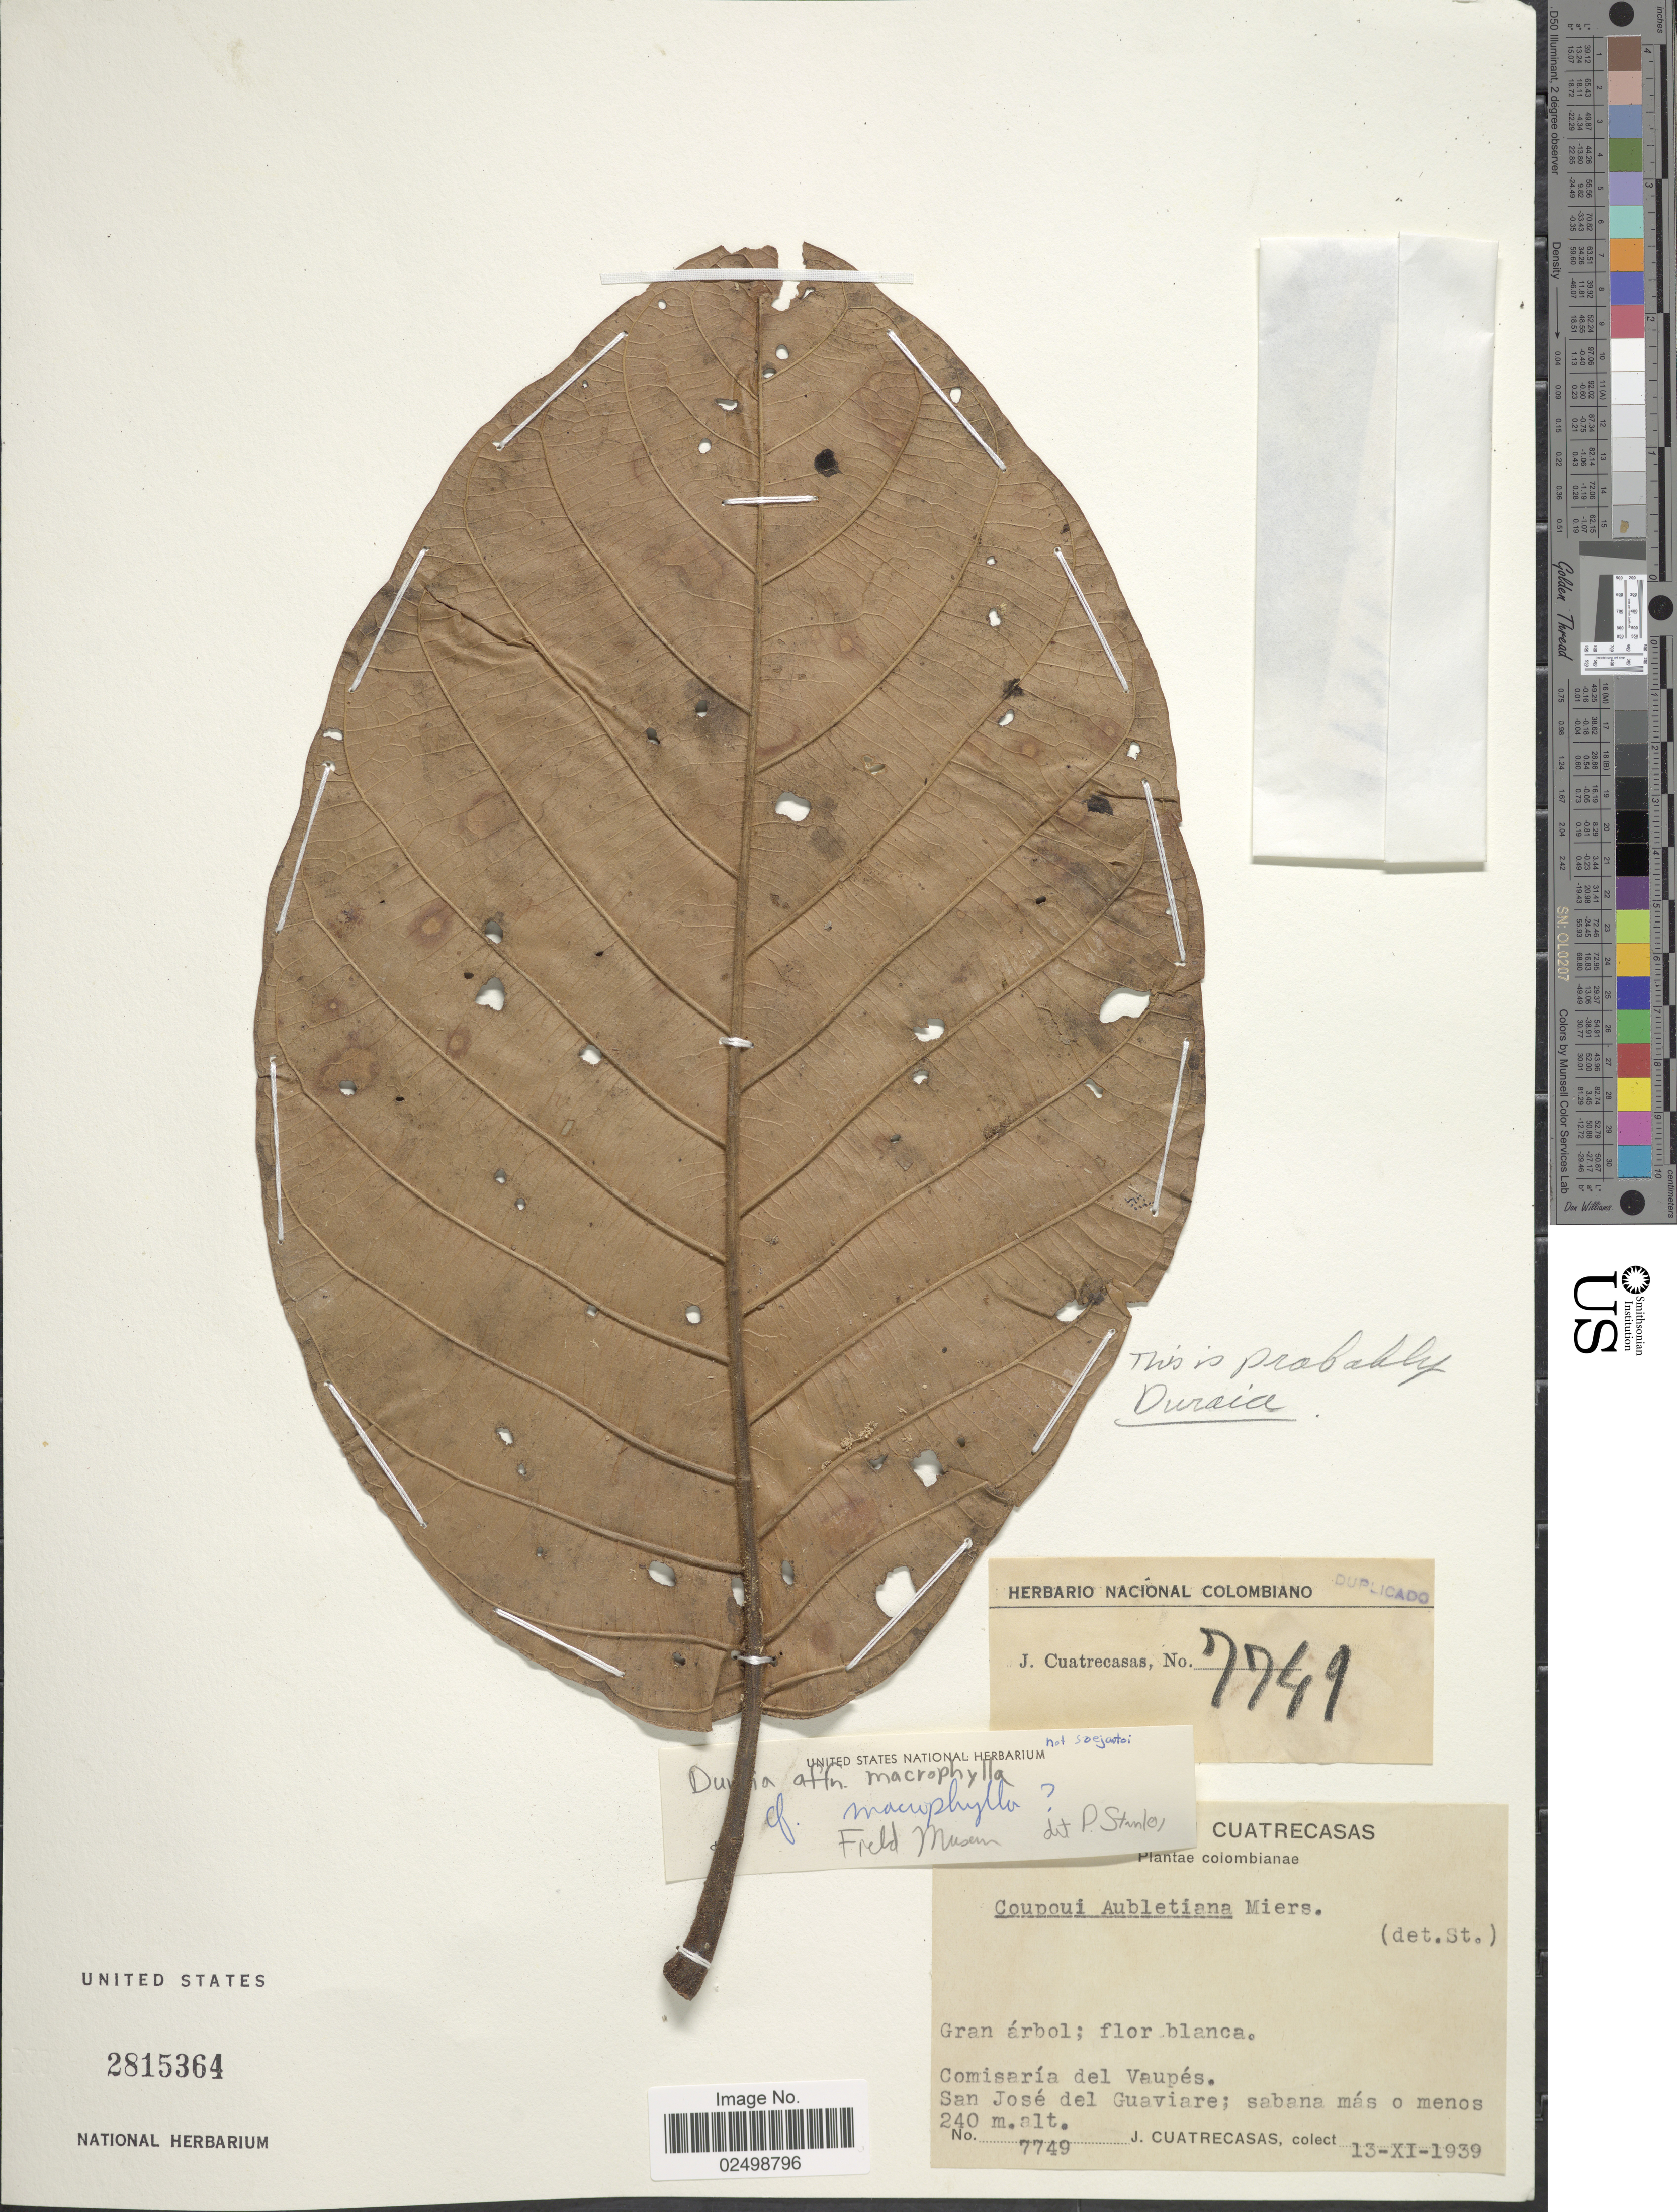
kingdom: Plantae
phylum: Tracheophyta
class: Magnoliopsida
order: Gentianales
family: Rubiaceae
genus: Duroia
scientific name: Duroia macrophylla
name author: Huber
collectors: J. Cuatrecasas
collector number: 7749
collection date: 1939-11-13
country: Colombia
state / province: Vaupés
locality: Comisaría del Vaupés, San José del Guaviare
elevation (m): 240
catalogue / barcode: US 2815364